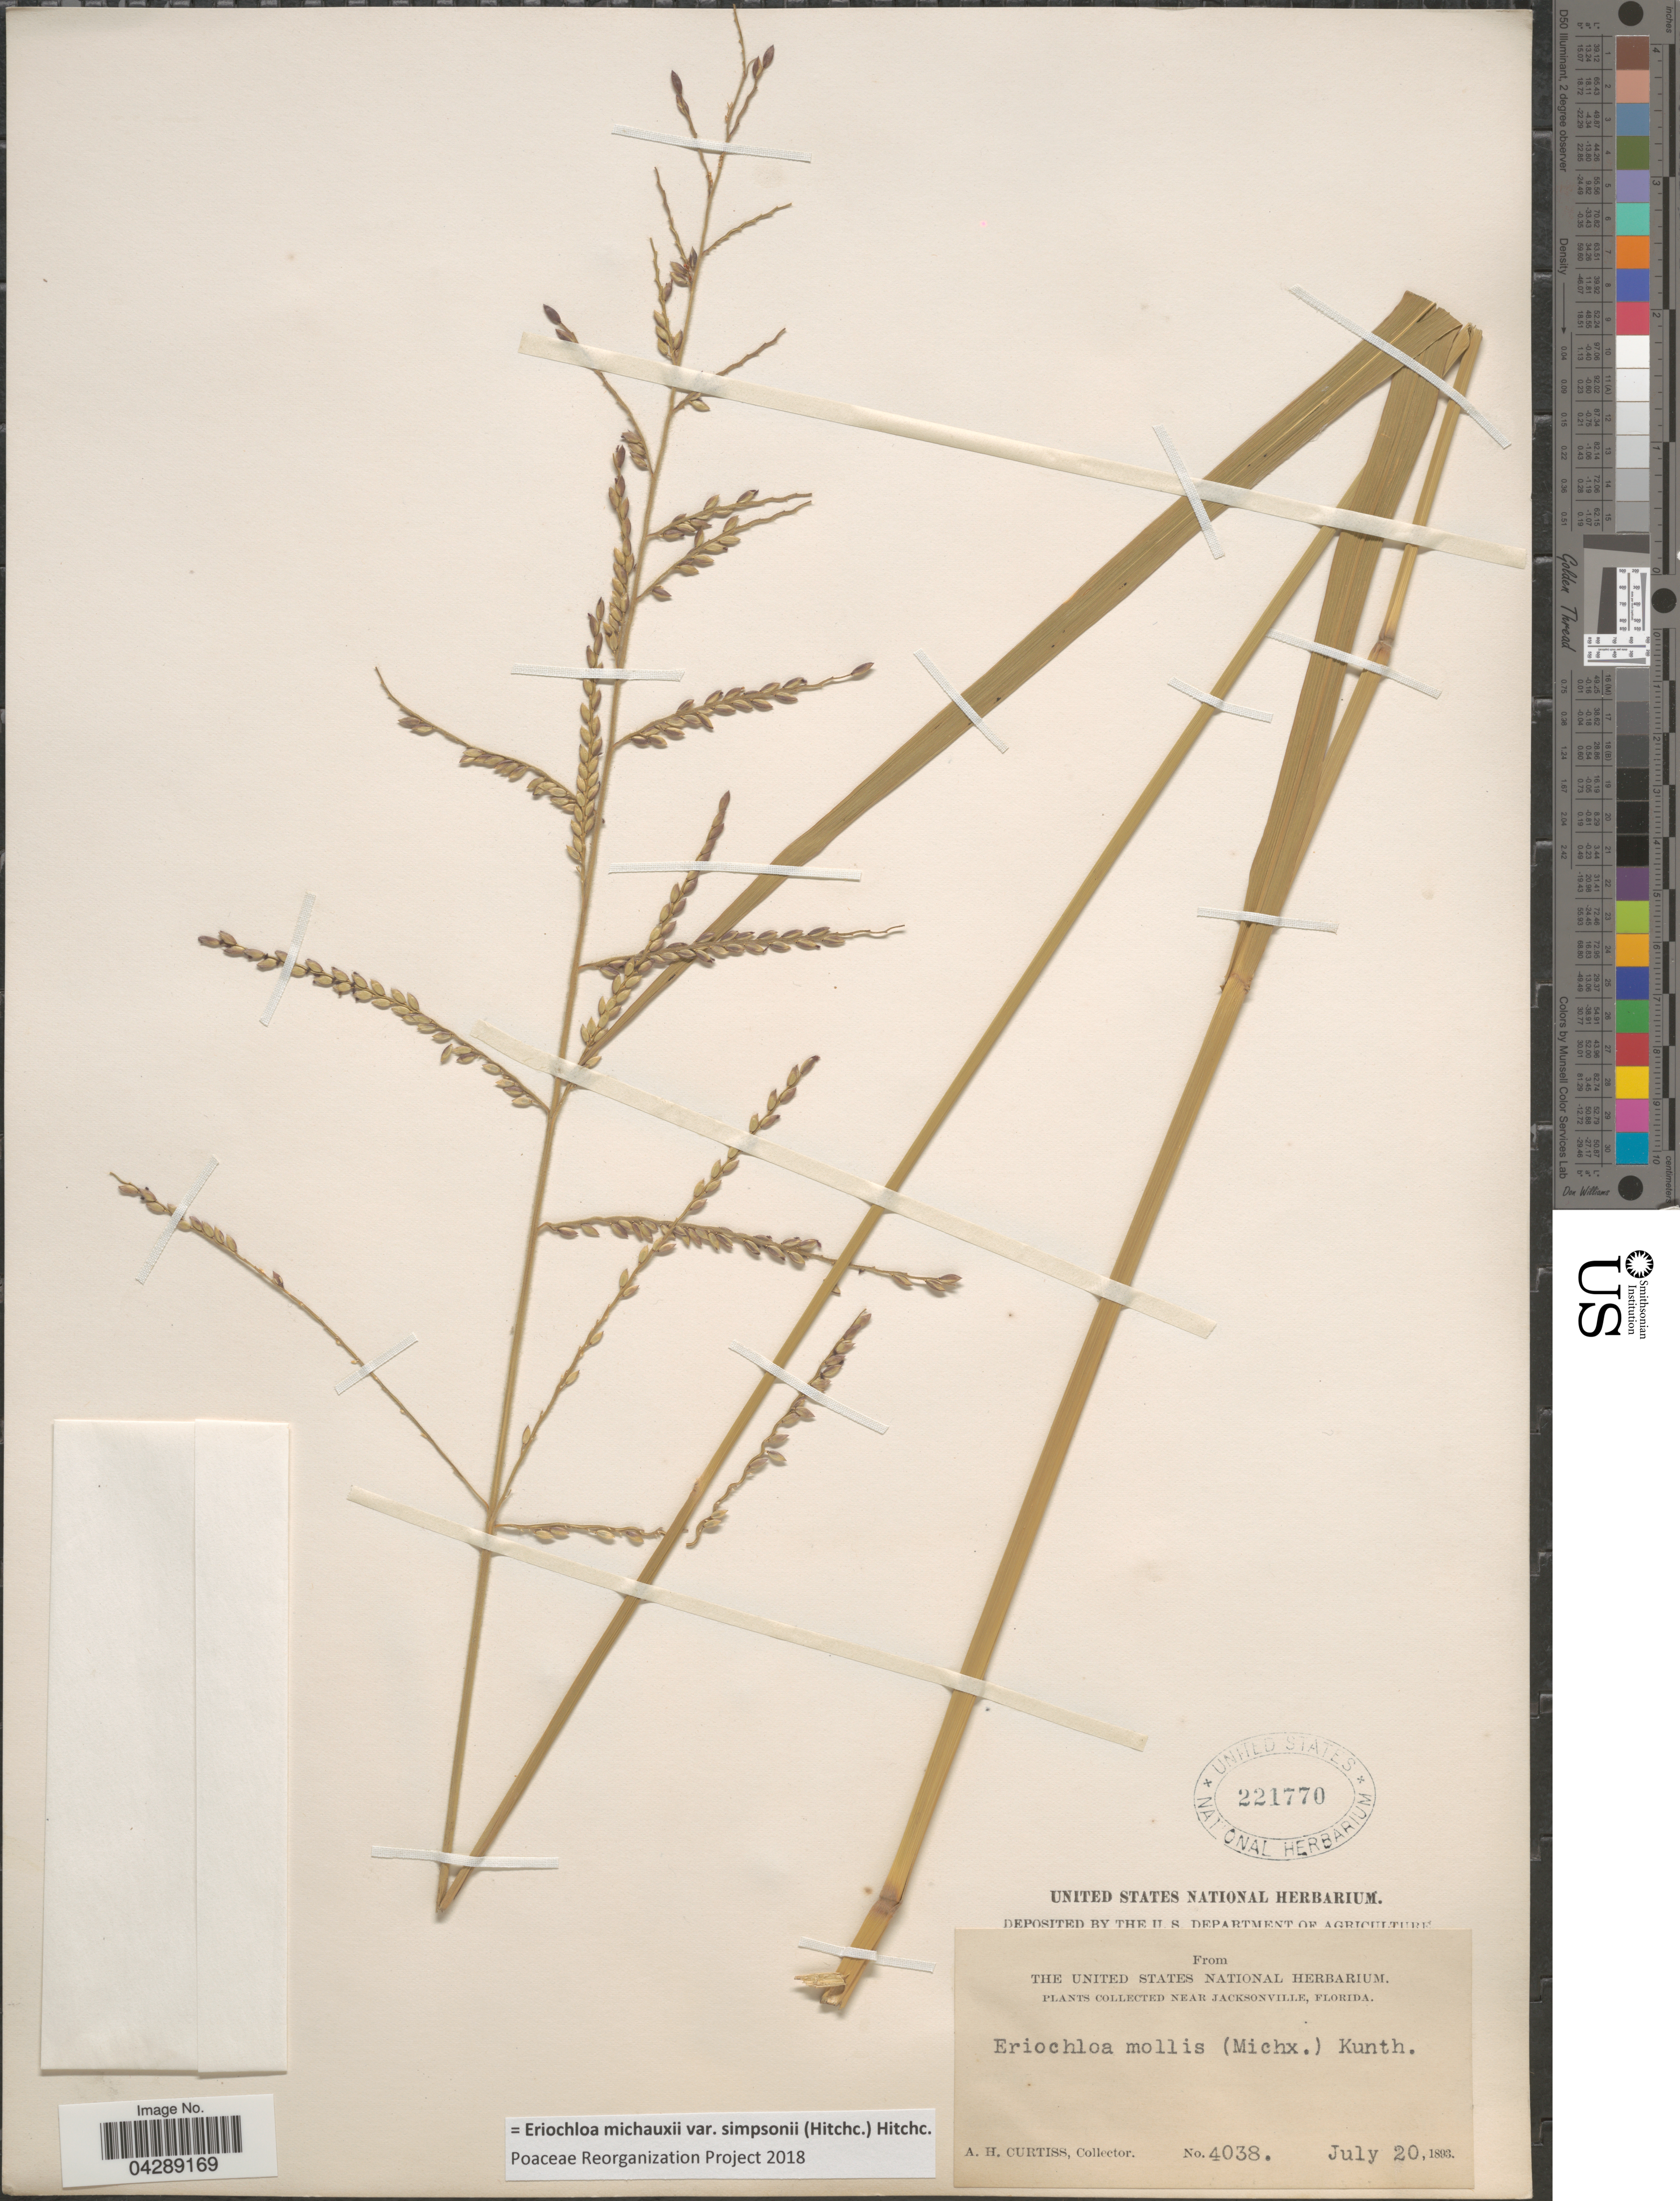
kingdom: Plantae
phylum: Tracheophyta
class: Liliopsida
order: Poales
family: Poaceae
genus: Eriochloa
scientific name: Eriochloa michauxii var. simpsonii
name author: Hitchc.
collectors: A. H. Curtiss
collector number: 4038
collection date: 1893-07-20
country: United States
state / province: Florida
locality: Near Jacksonville.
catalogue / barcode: US 221770